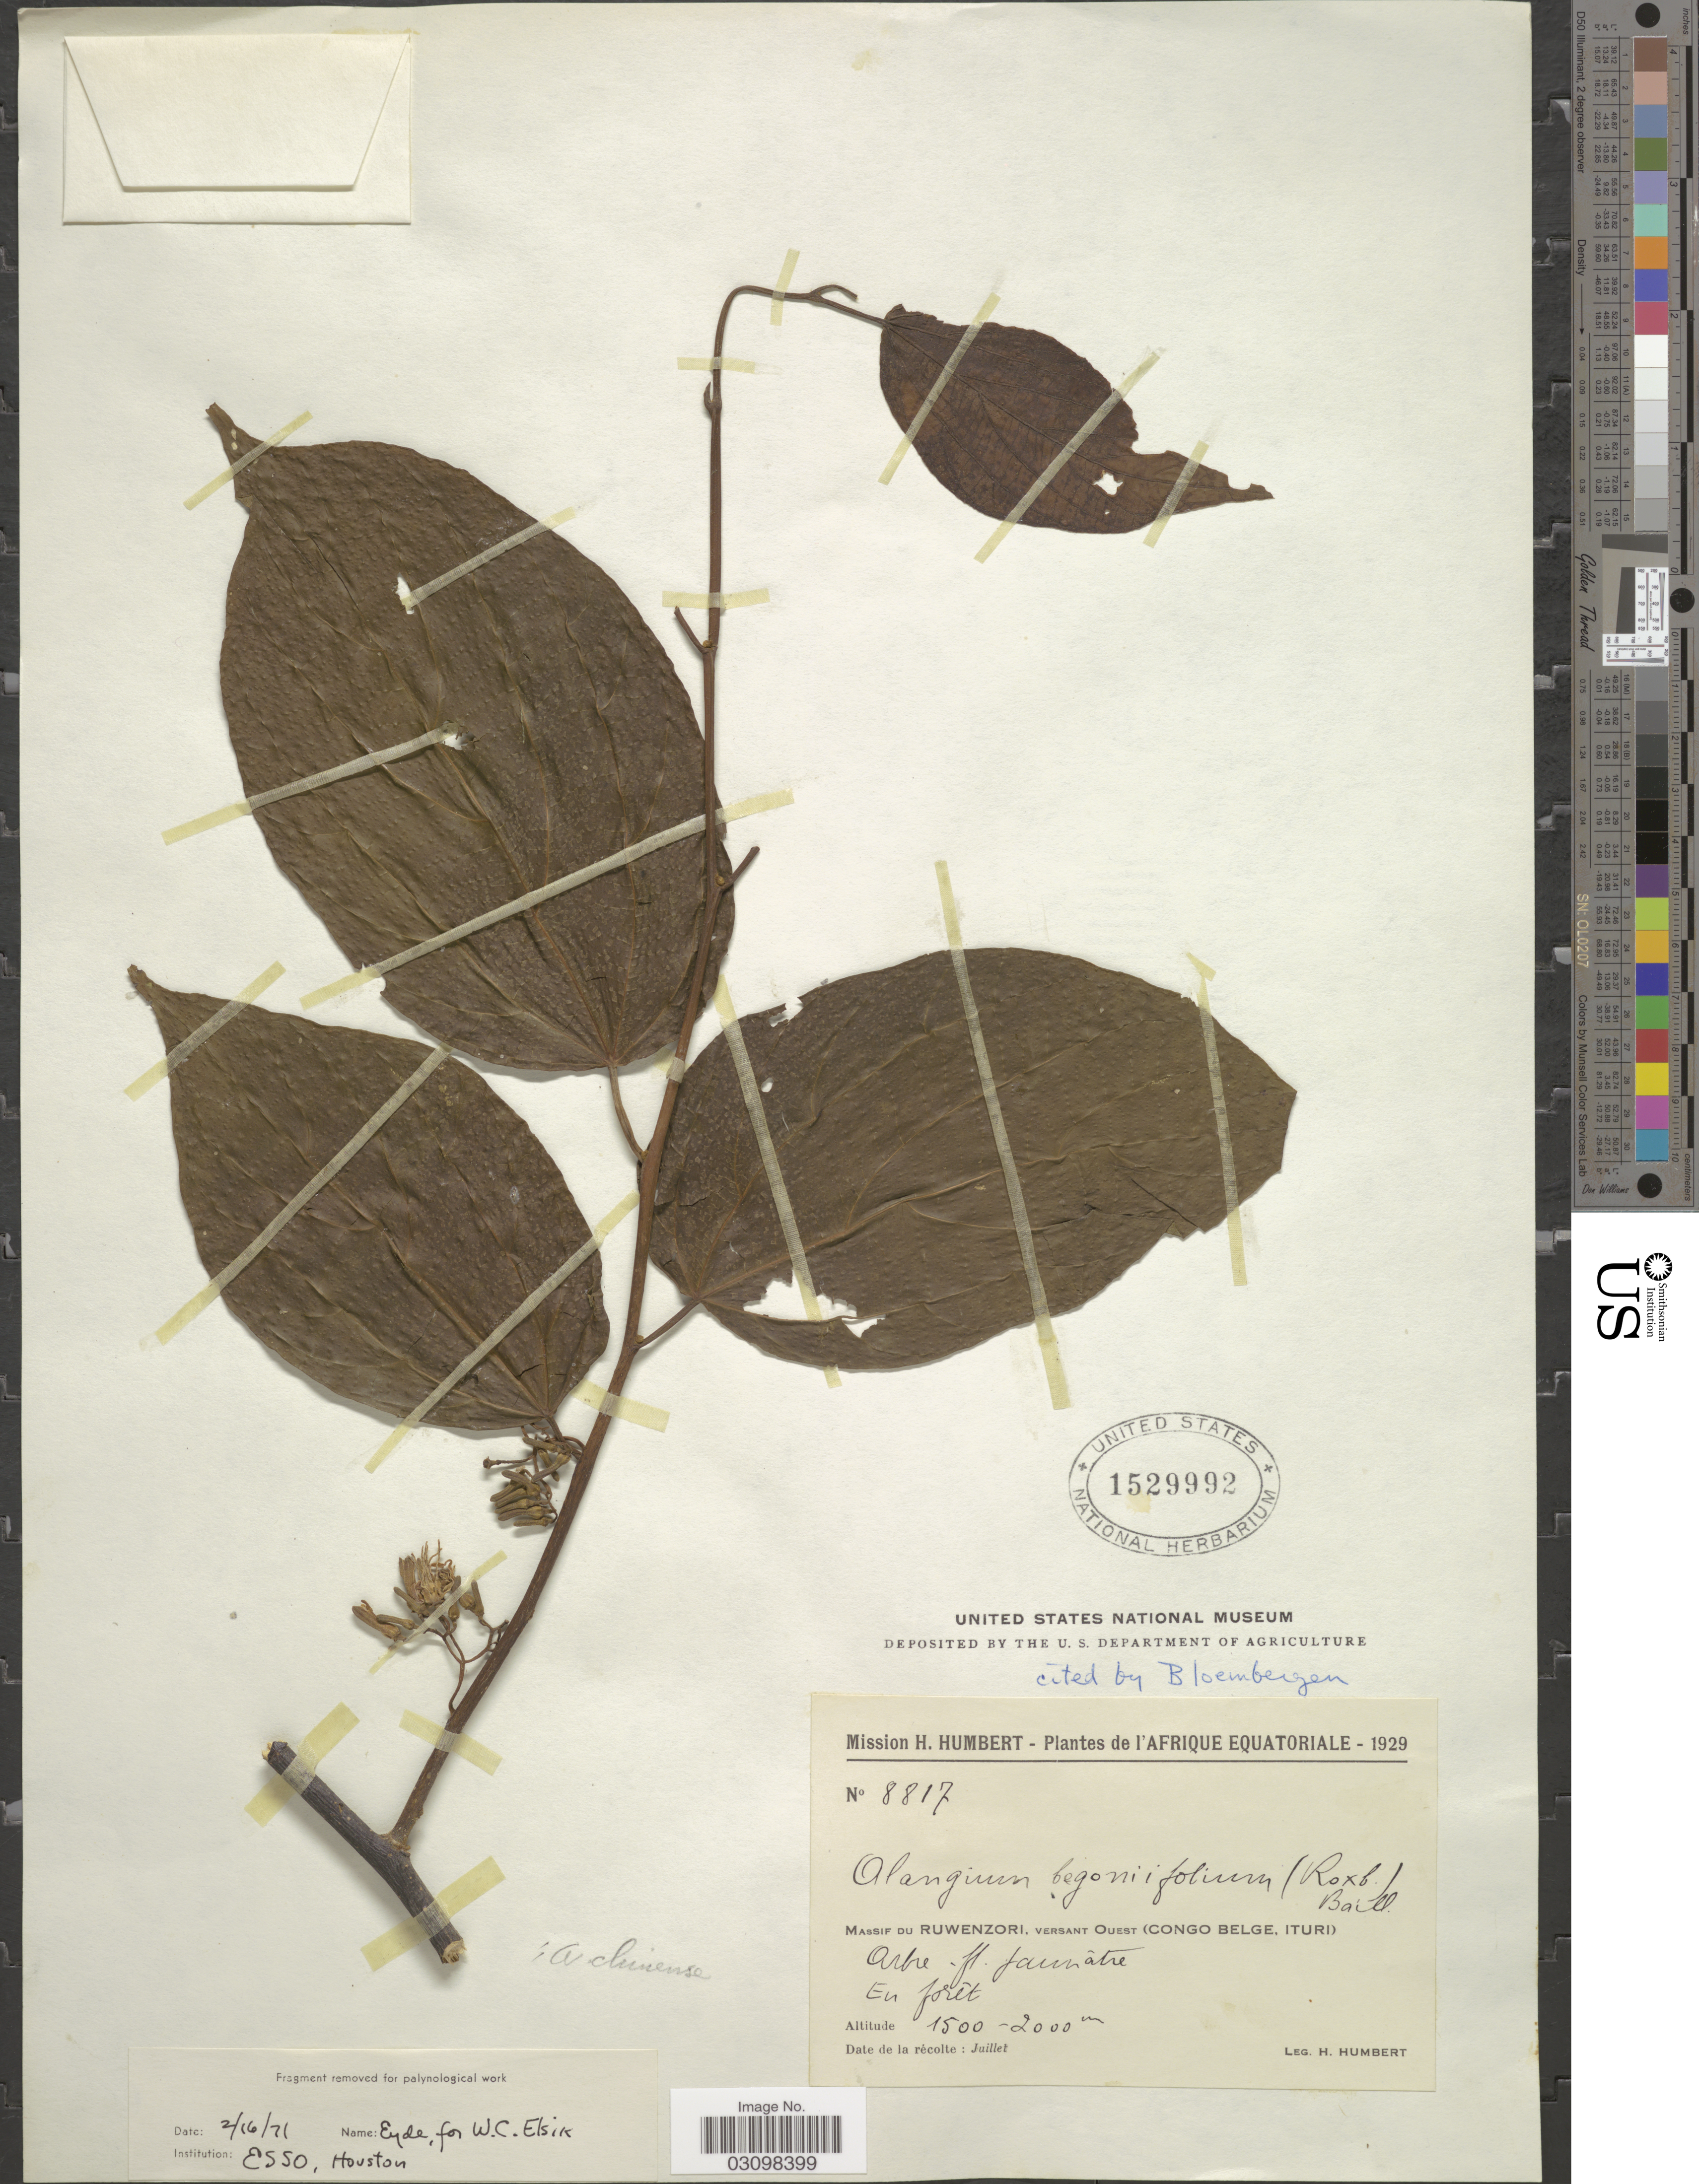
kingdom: Plantae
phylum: Tracheophyta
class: Magnoliopsida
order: Cornales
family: Cornaceae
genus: Alangium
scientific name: Alangium chinense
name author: (Harms) Rehder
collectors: H. Humbert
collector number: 8817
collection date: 1929-07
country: Congo, Democratic Republic of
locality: Afrique Equatoriale. Massif du Ruwenzori, versant Ouest (Congo Belge, Ituri).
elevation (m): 1500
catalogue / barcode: US 1529992